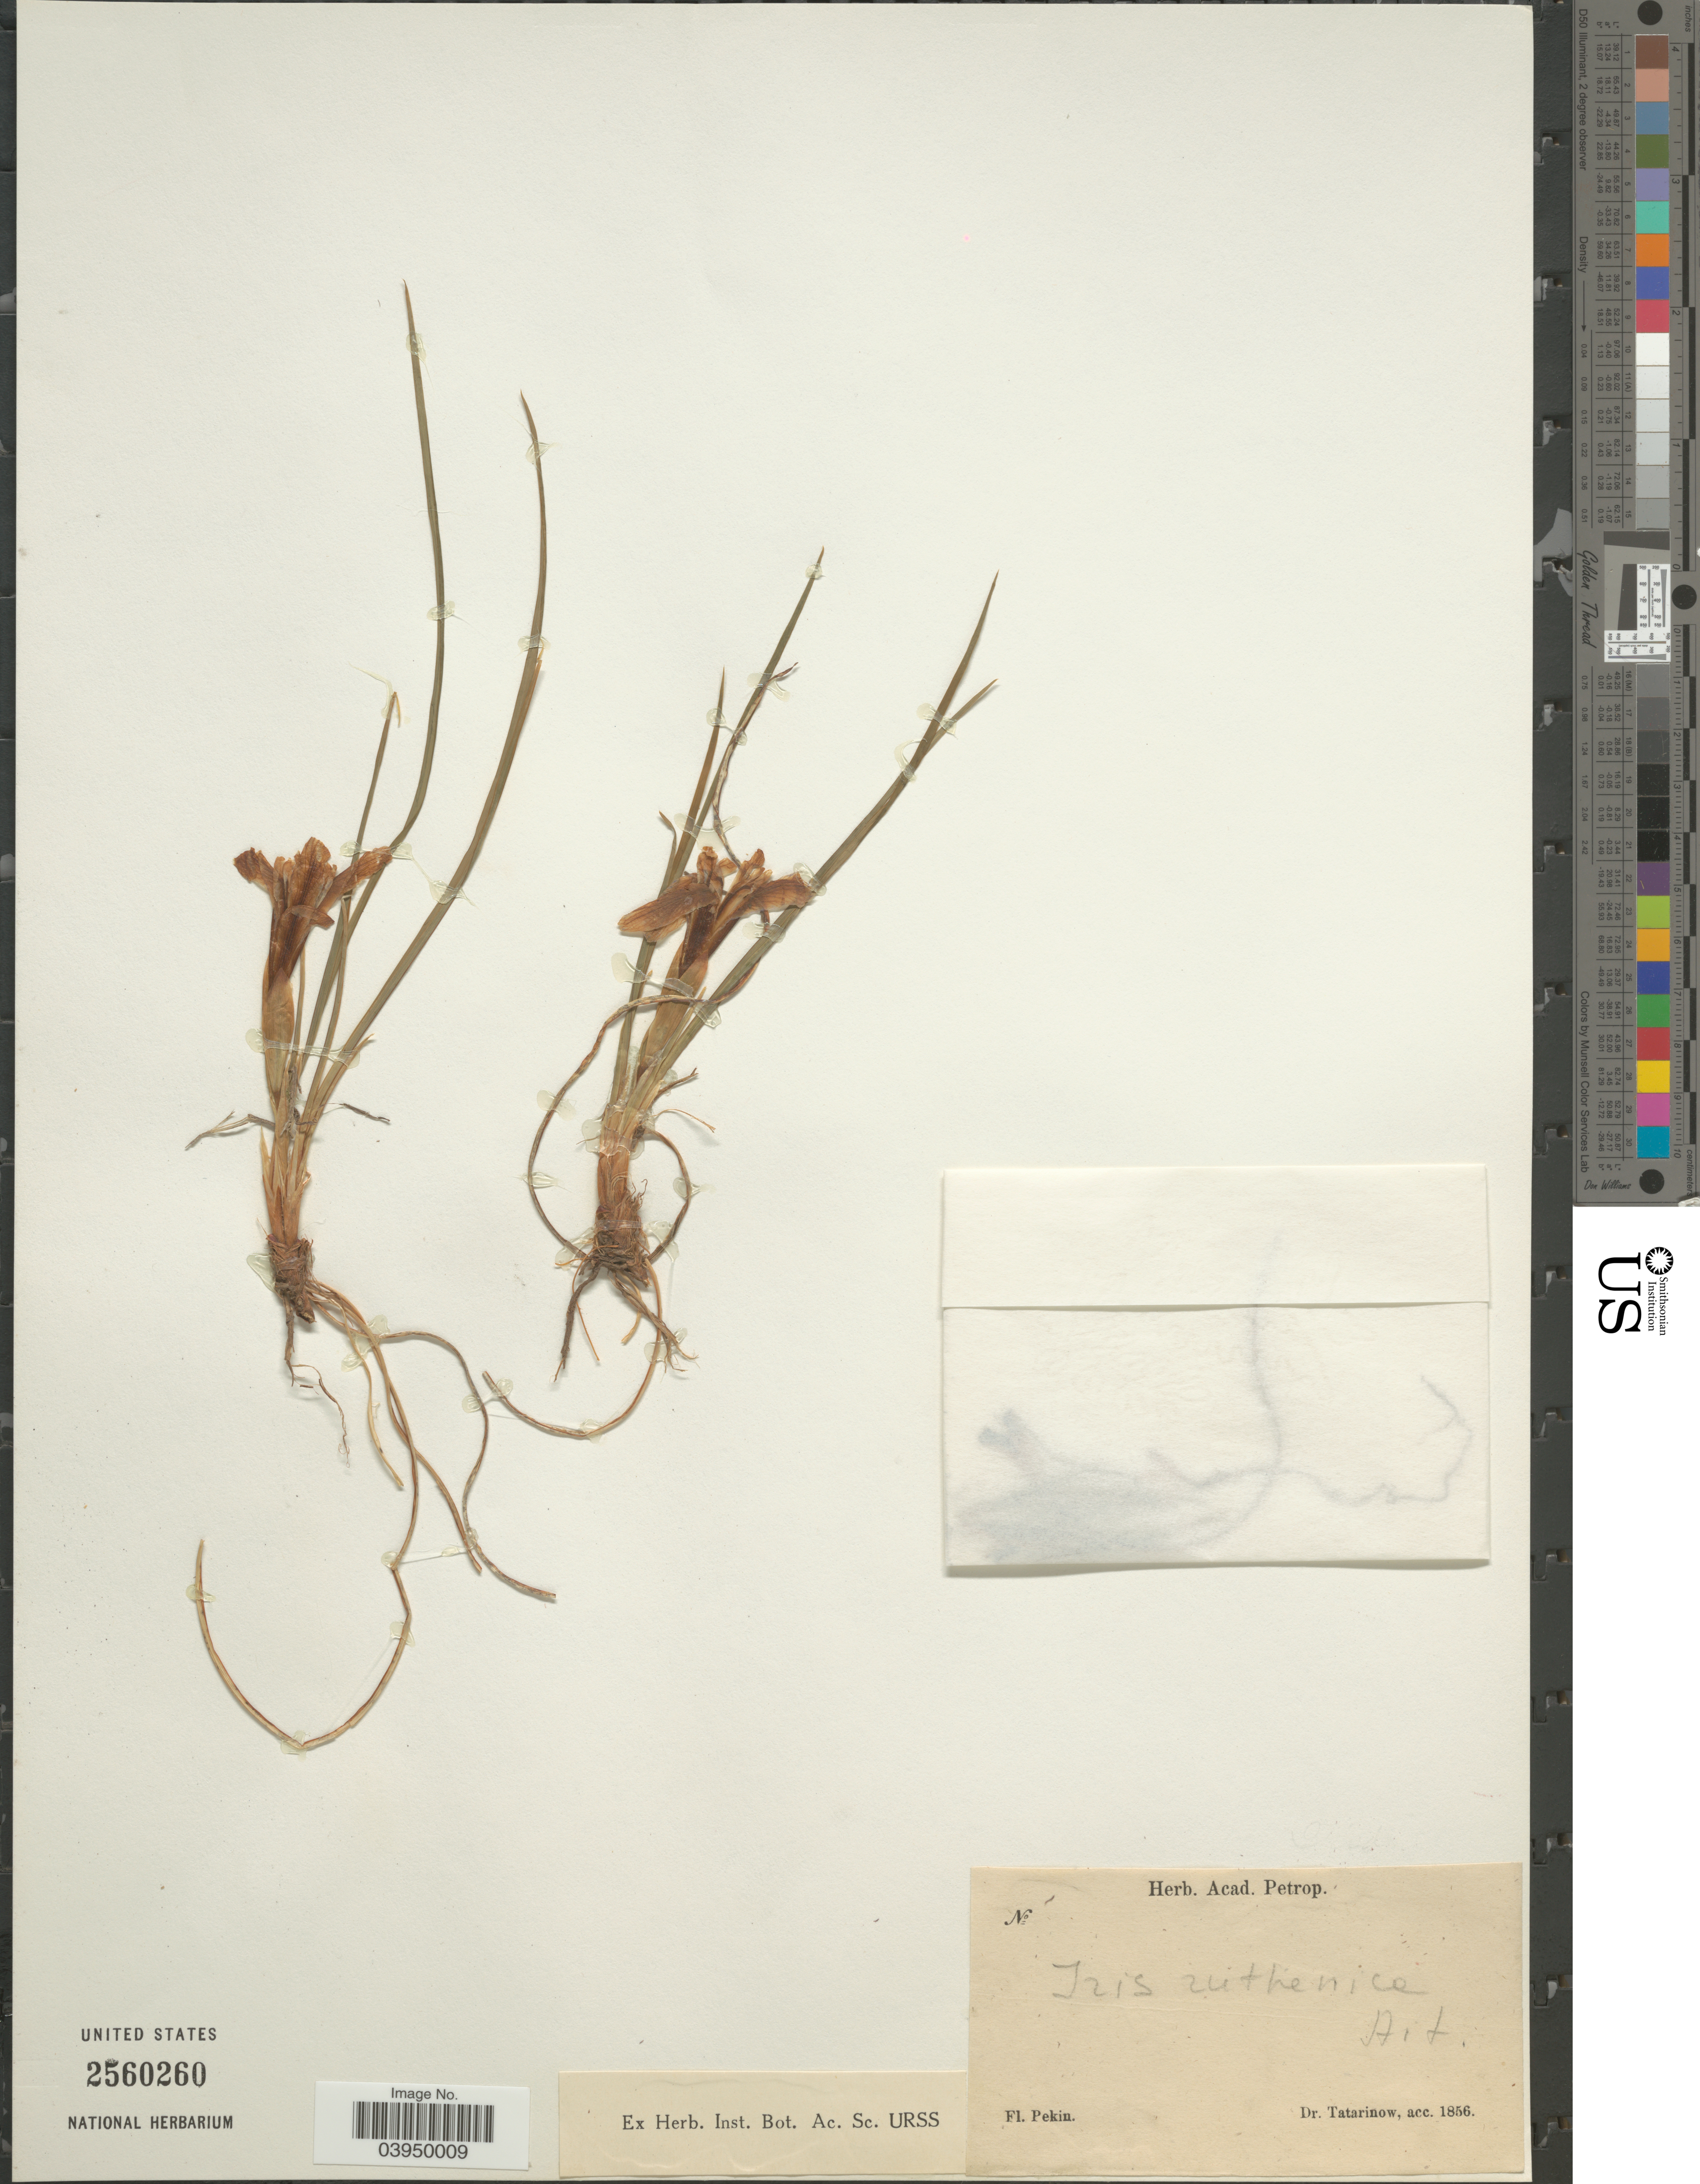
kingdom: Plantae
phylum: Tracheophyta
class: Liliopsida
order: Asparagales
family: Iridaceae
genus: Iris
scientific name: Iris ruthenica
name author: Ker Gawl.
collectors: -. Tatarinow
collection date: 1856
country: China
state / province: Beijing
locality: Pekin.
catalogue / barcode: US 2560260